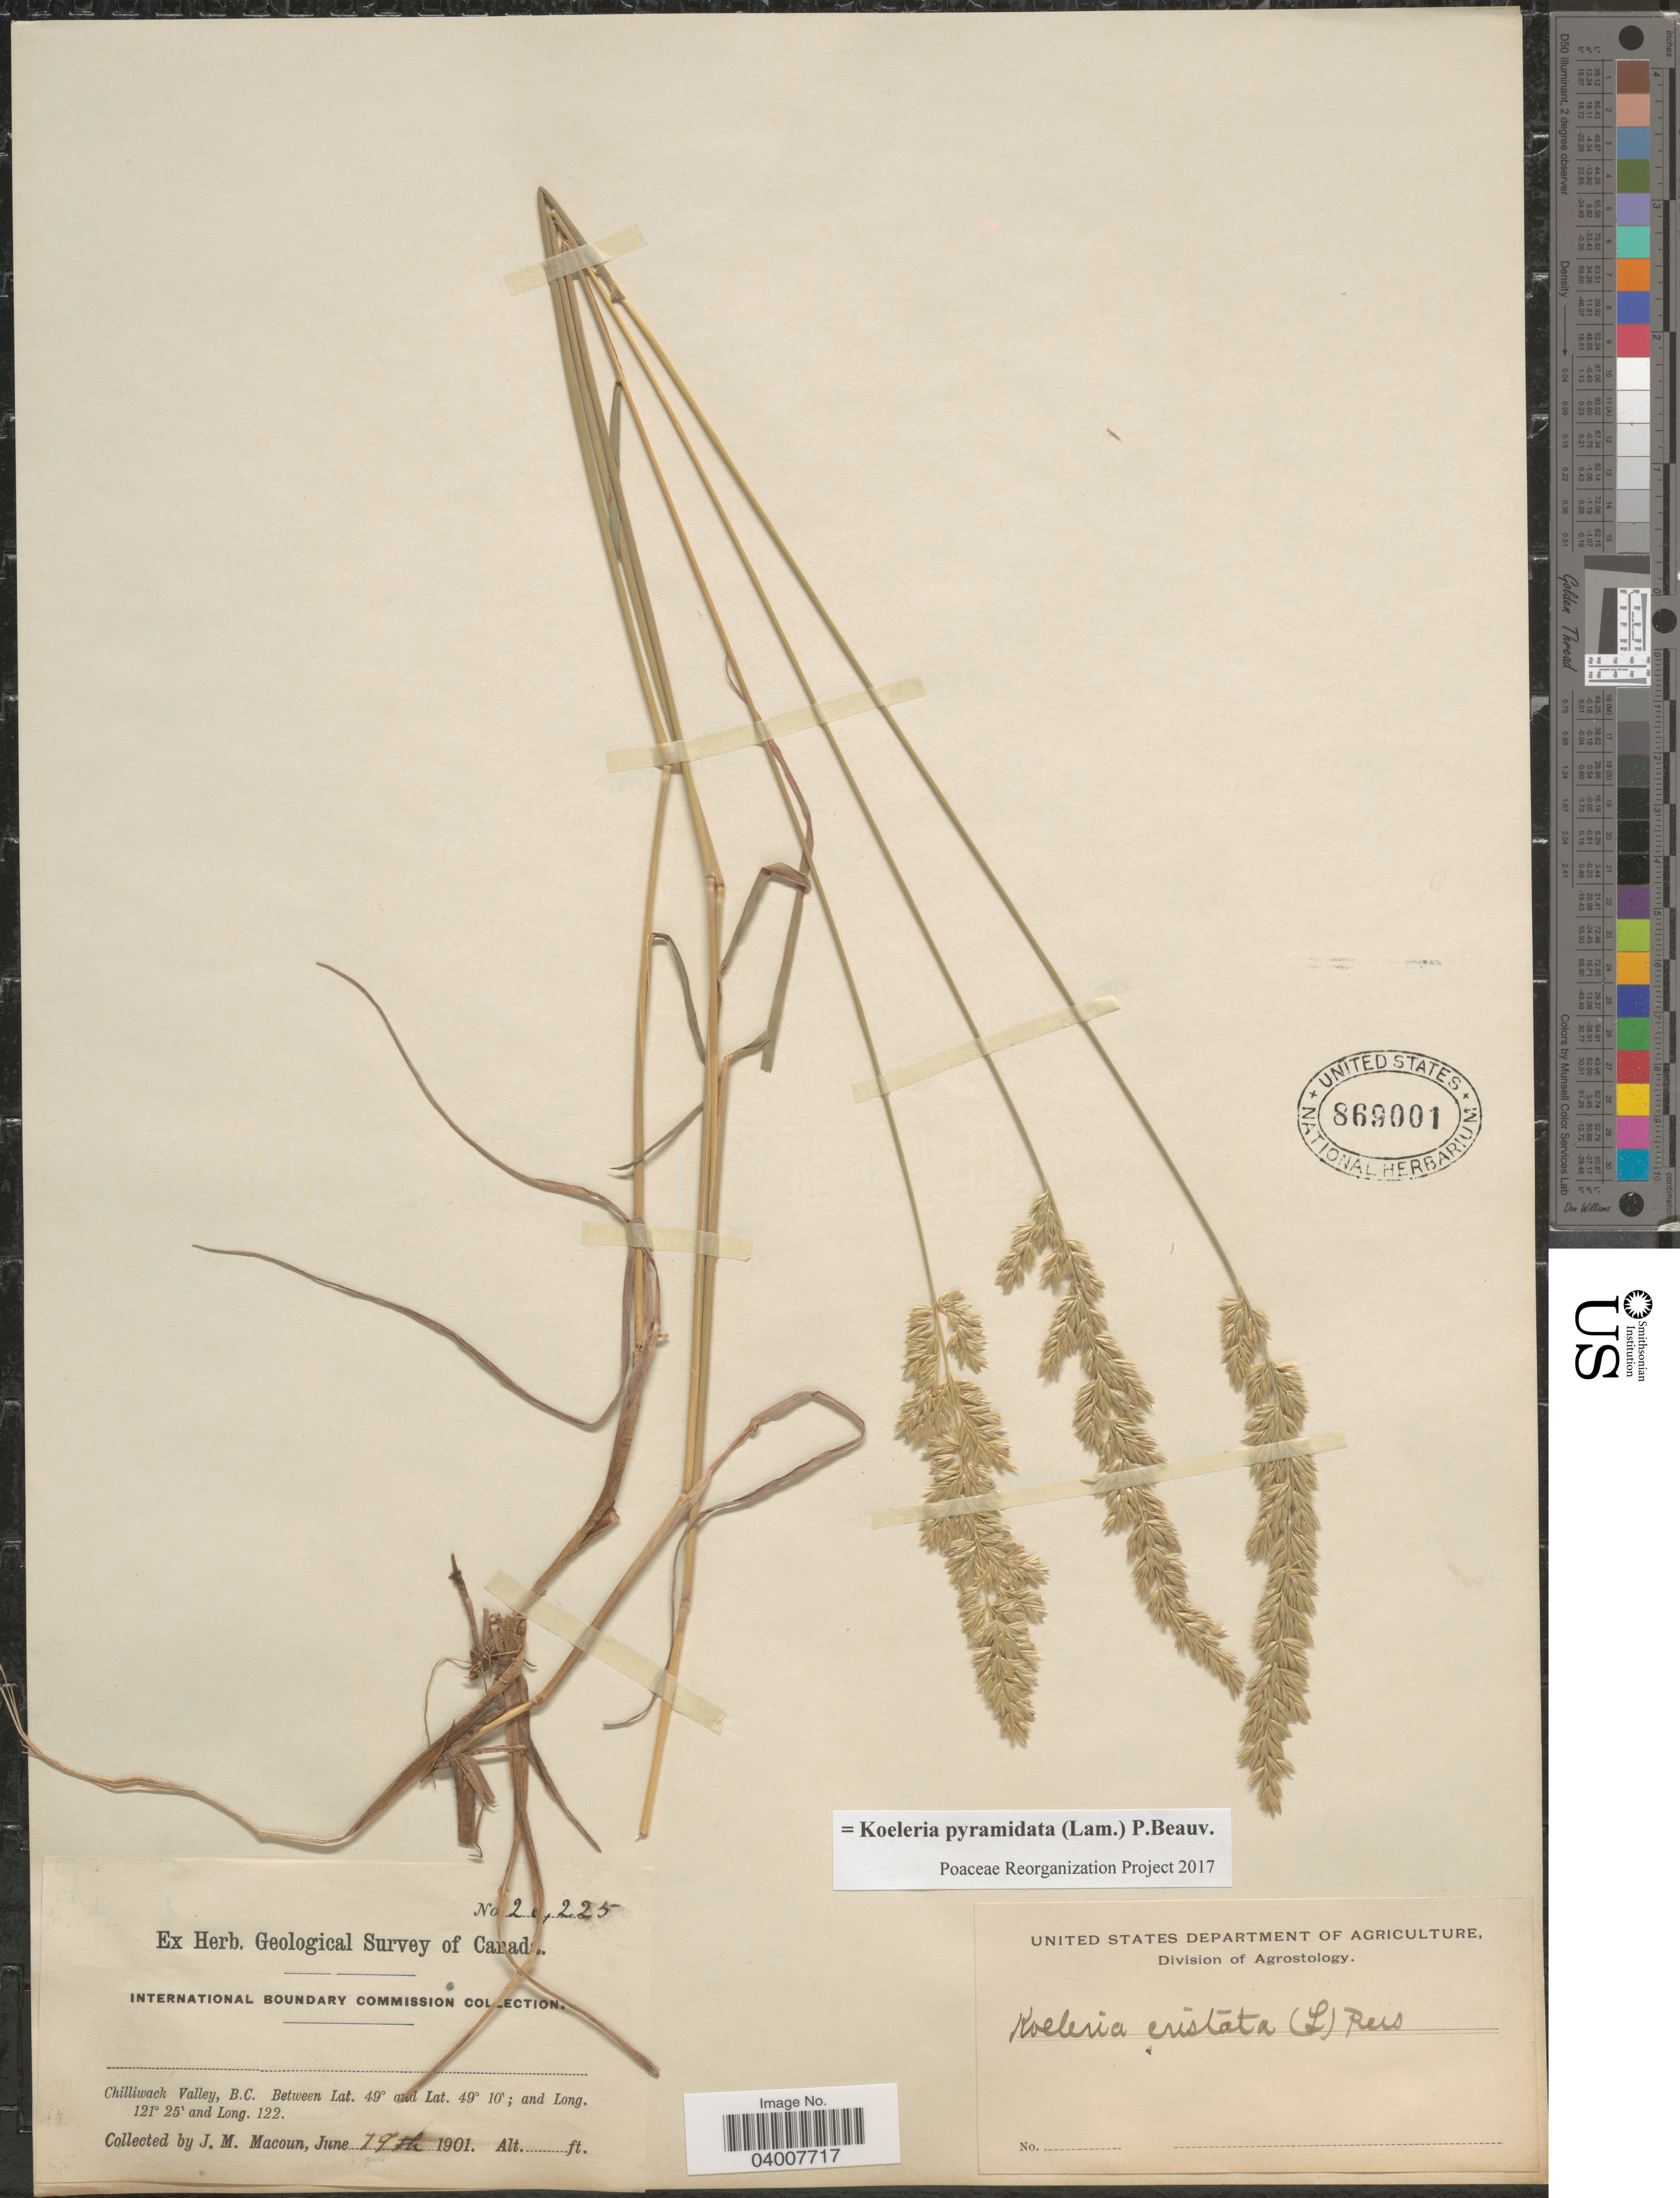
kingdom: Plantae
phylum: Tracheophyta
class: Liliopsida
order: Poales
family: Poaceae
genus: Koeleria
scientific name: Koeleria pyramidata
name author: (Lam.) P. Beauv.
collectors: J. M. Macoun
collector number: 2!225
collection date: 1901-06-19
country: Canada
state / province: British Columbia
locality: Chilliwack Valley, B.C.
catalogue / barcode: US 869001